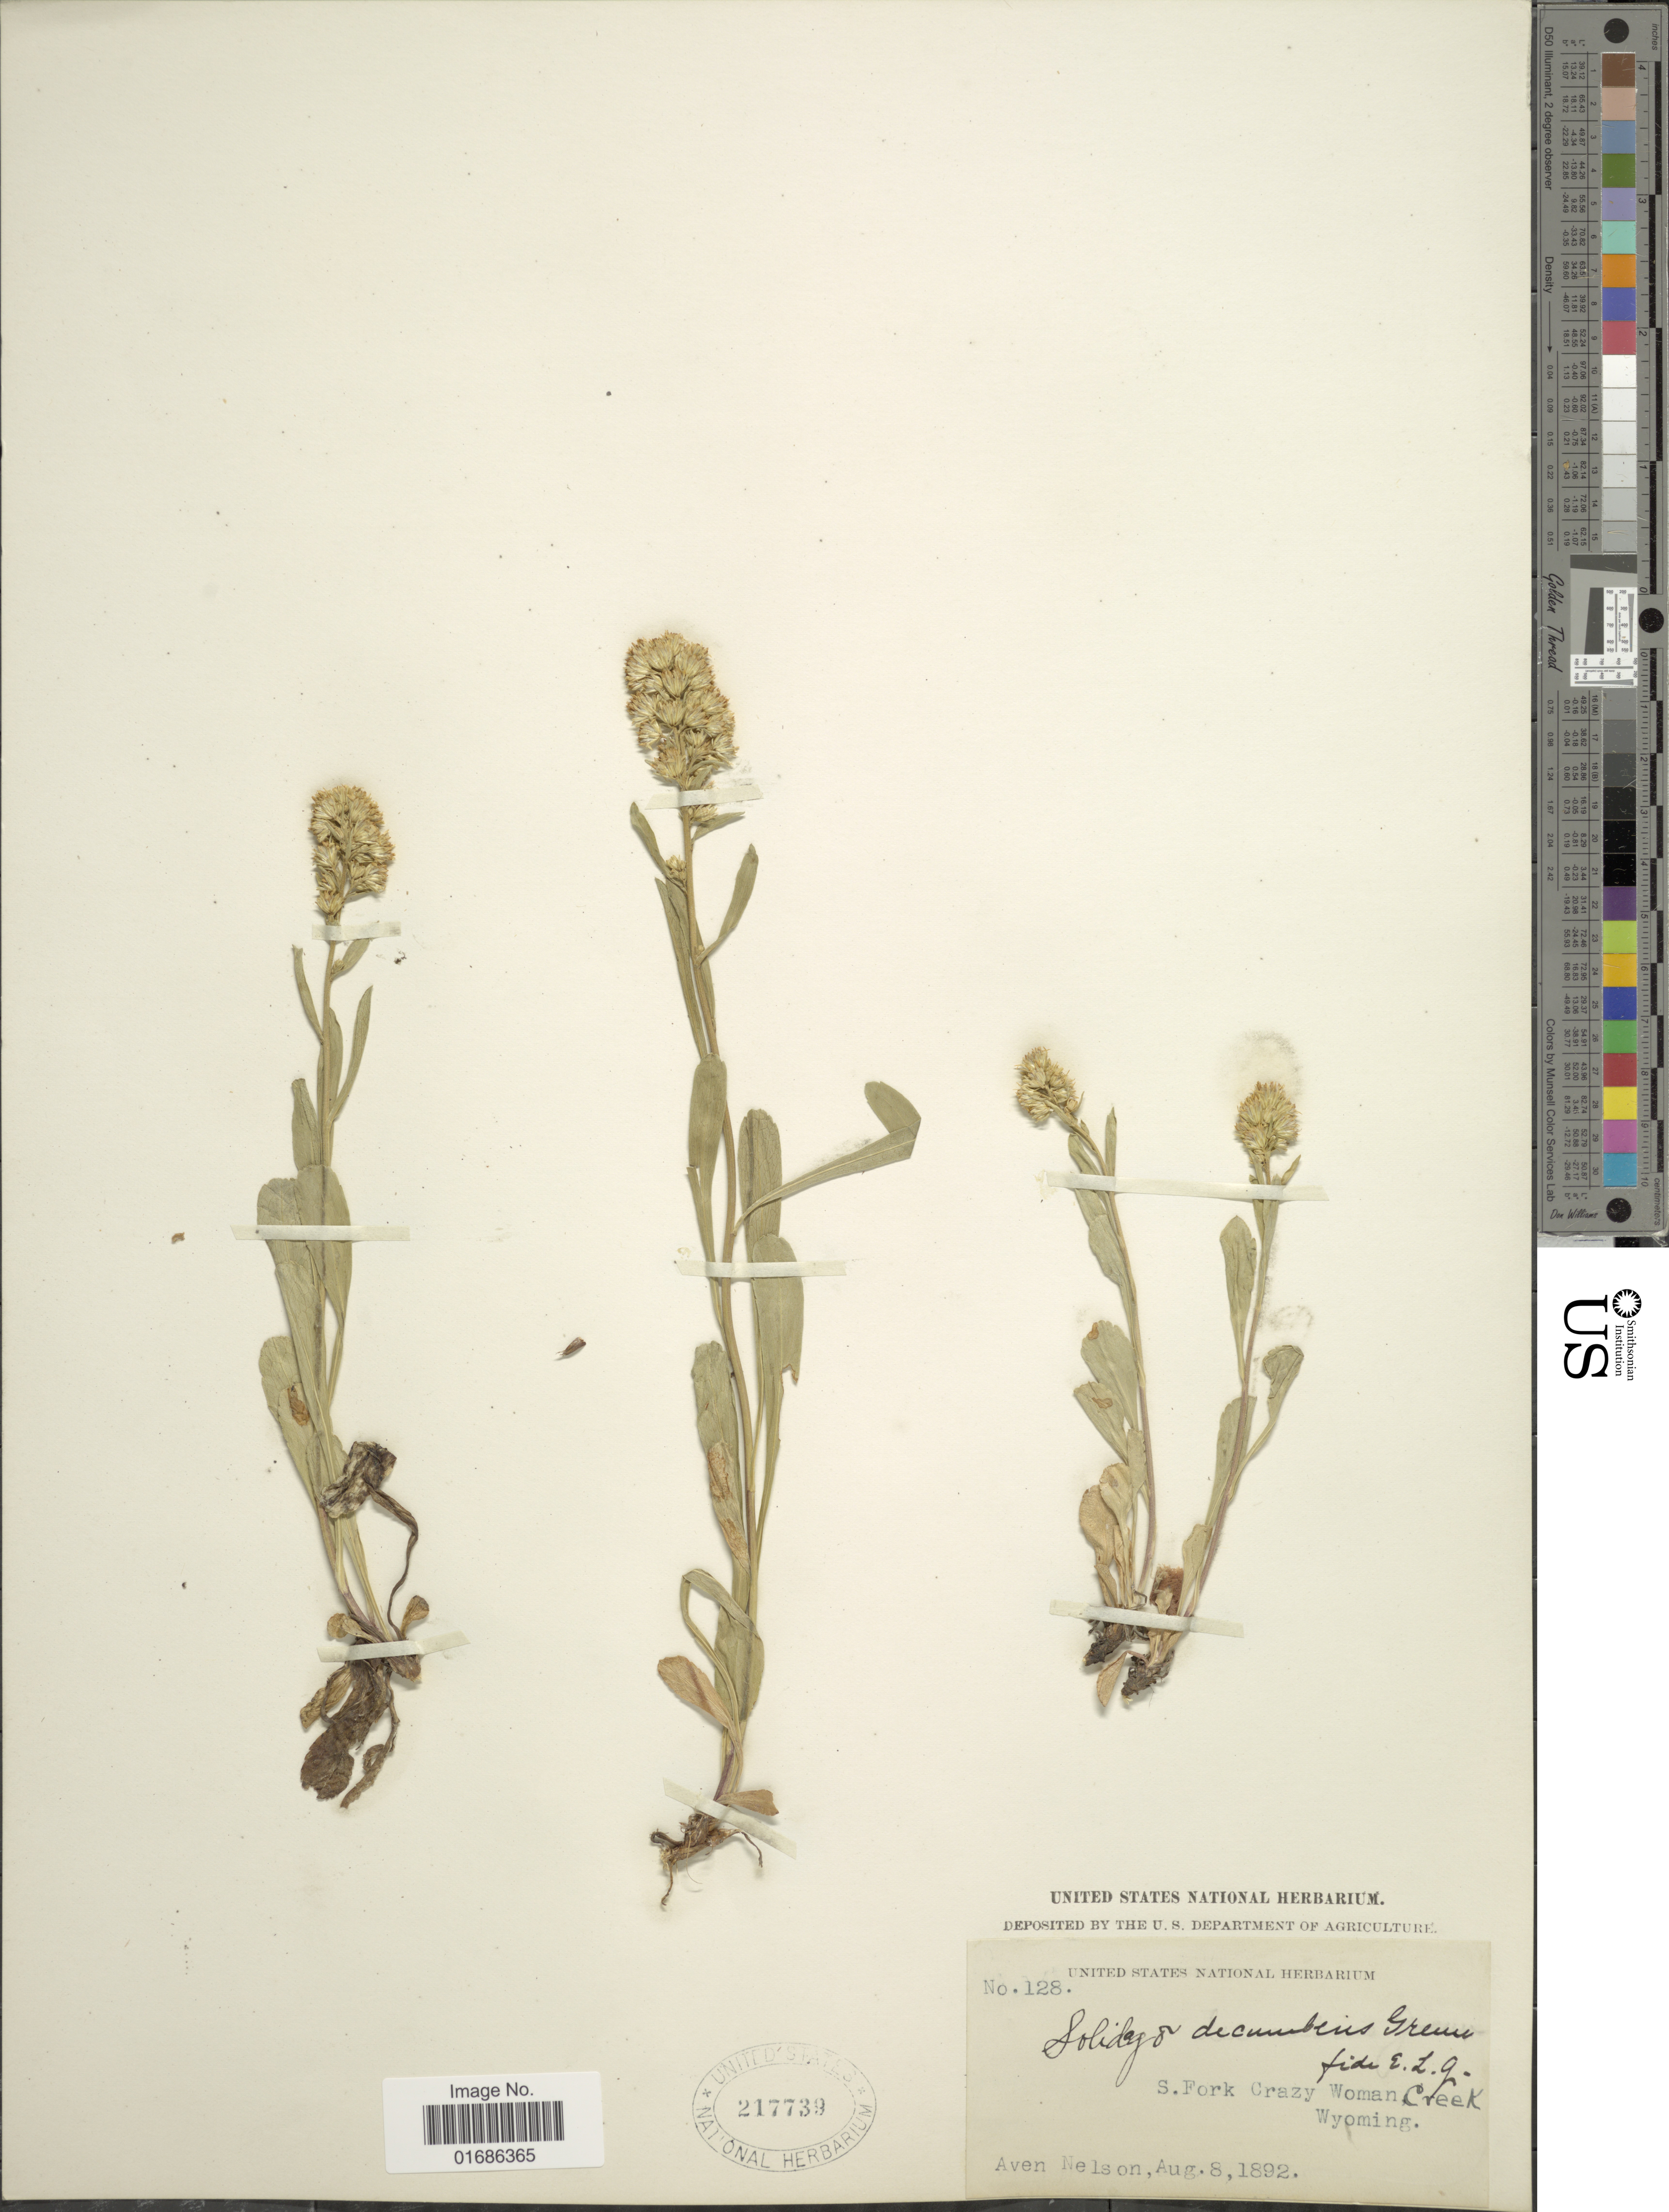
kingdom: Plantae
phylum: Tracheophyta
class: Magnoliopsida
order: Asterales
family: Asteraceae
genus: Solidago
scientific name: Solidago decumbens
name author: Greene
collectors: A. Nelson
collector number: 128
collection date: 1892-08-08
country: United States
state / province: Wyoming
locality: S.Fork Crazy Woman Creek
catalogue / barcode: US 217739